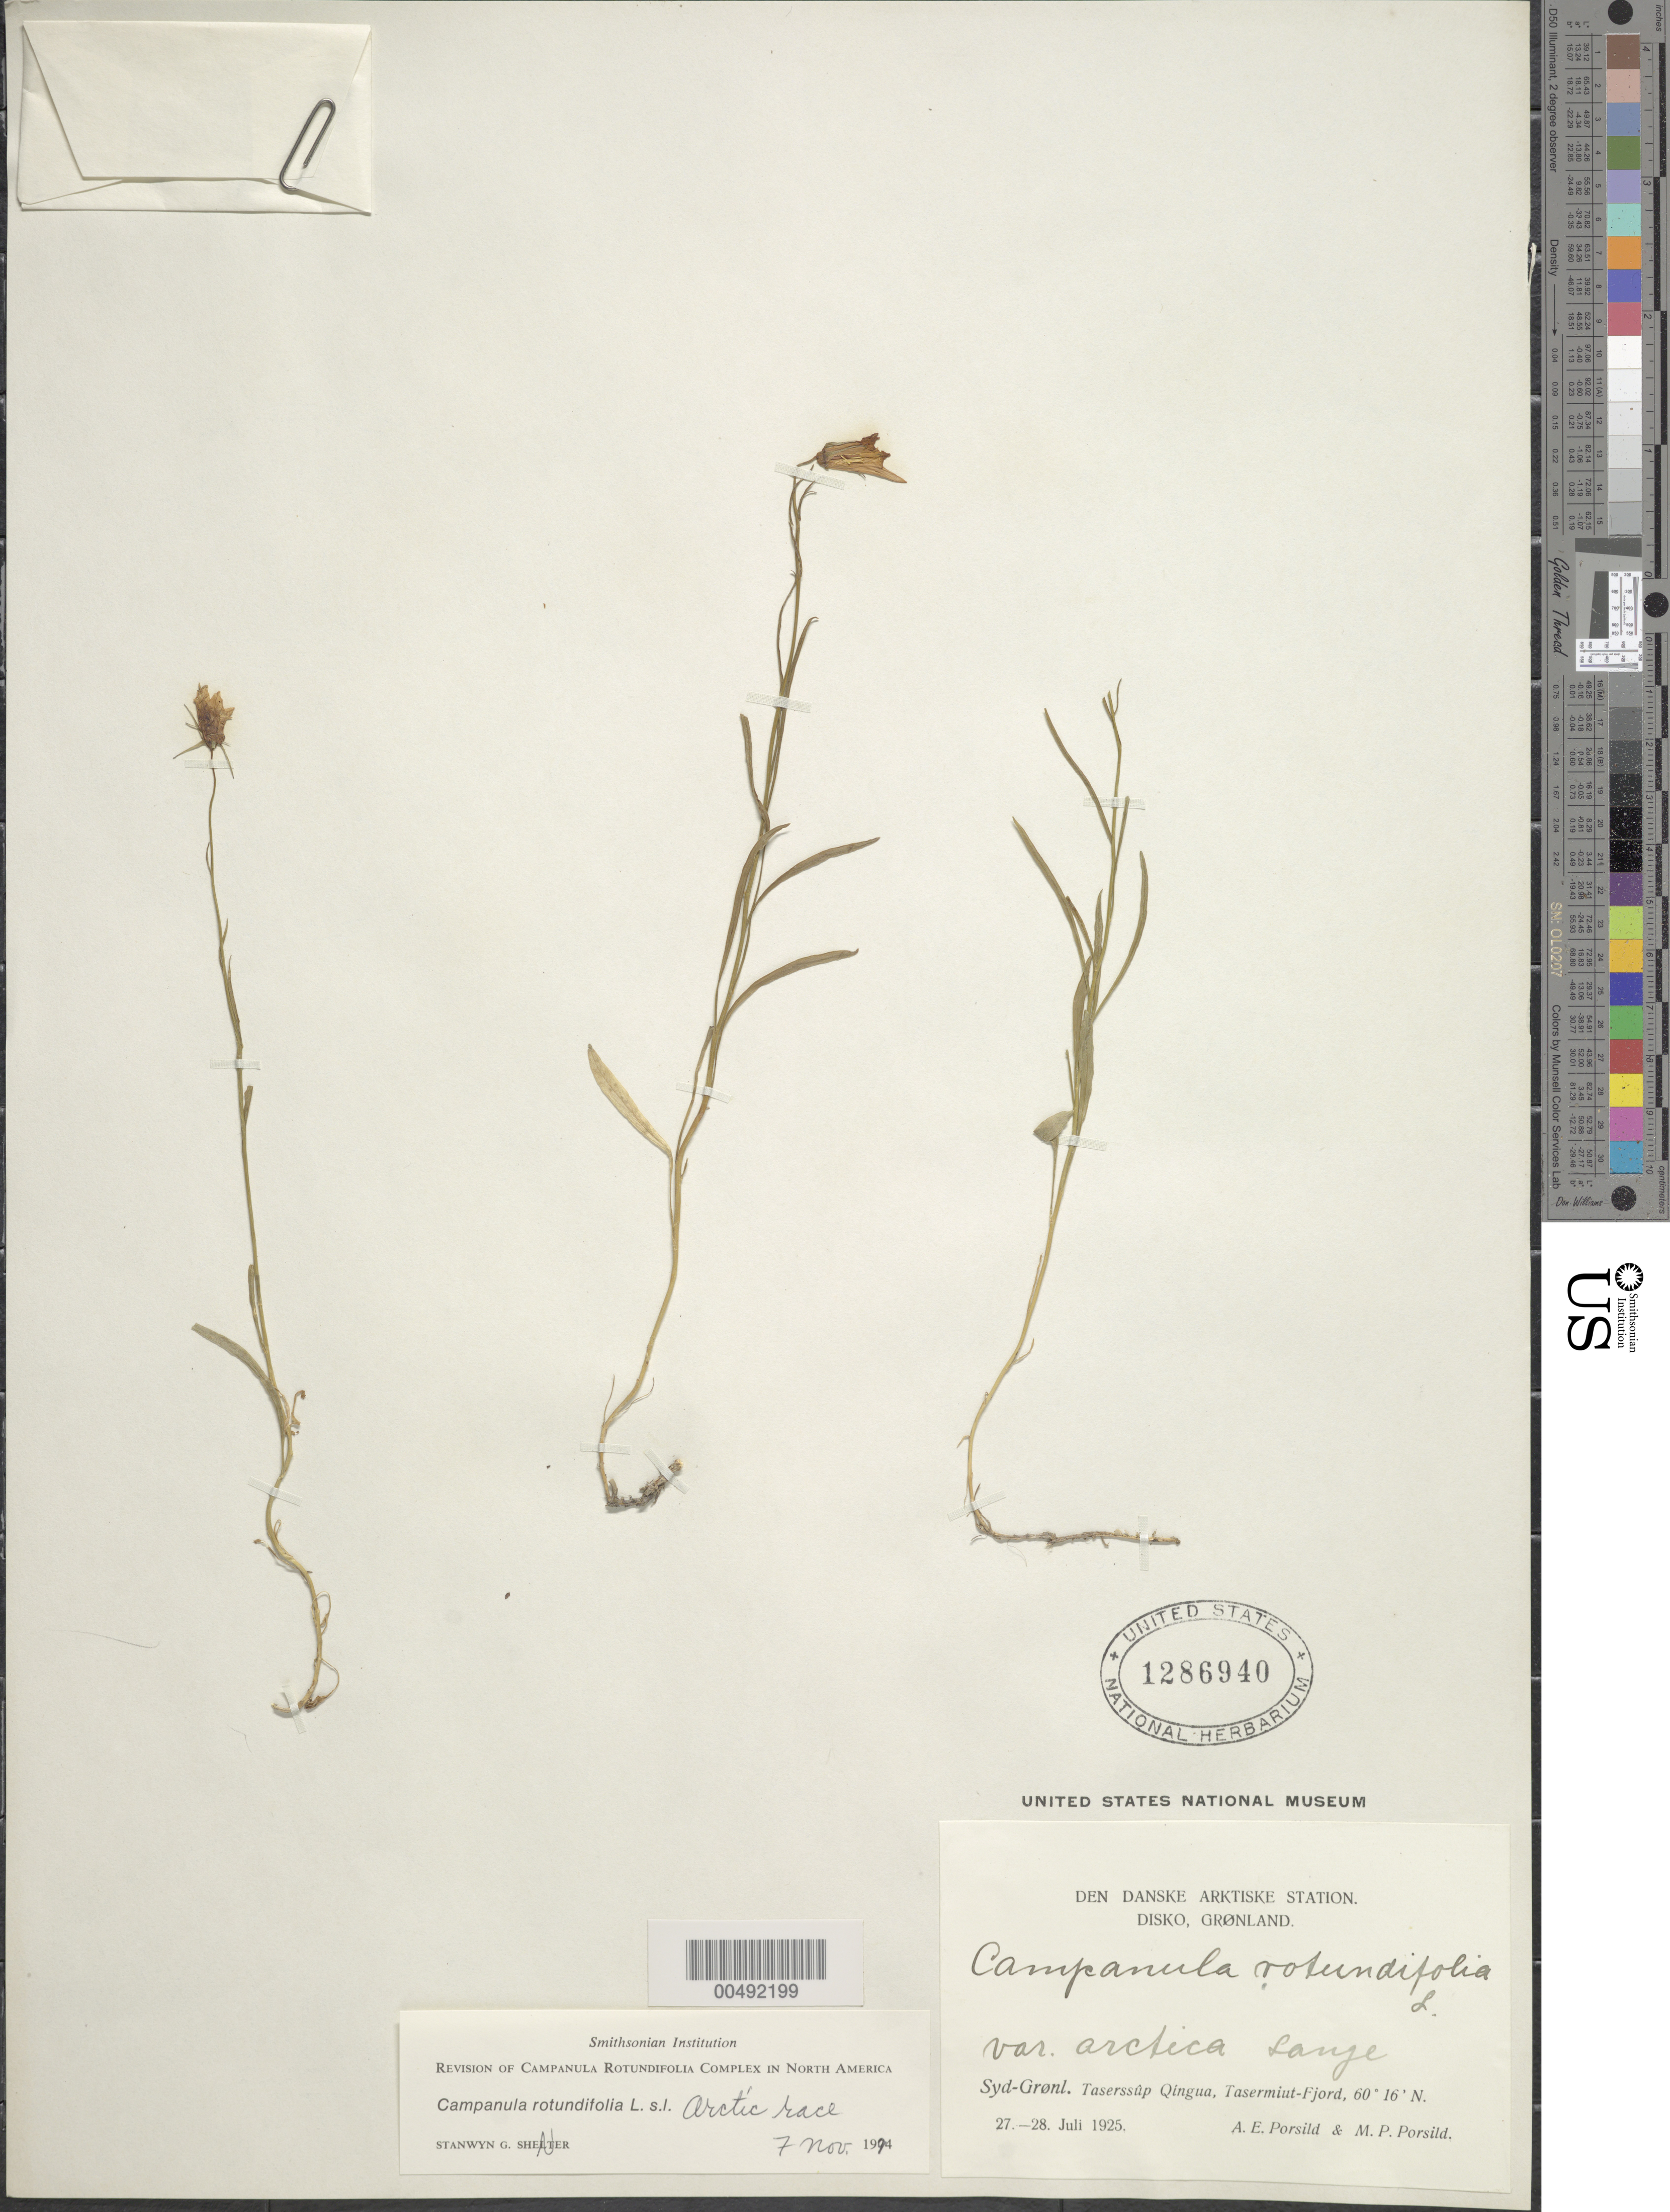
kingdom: Plantae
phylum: Tracheophyta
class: Magnoliopsida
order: Asterales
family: Campanulaceae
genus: Campanula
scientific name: Campanula rotundifolia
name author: L.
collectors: A. E. Porsild & M. P. Porsild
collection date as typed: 27 Jul 1925 to 28 Jul 1925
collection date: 1925-07-27/1925-07-28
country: Greenland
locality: South Greenland, Taserssûp Qingua, Tasermiut-Fjord (lat/long recorded as: lat=60:16:0:N long=:::)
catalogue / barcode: US 1286940